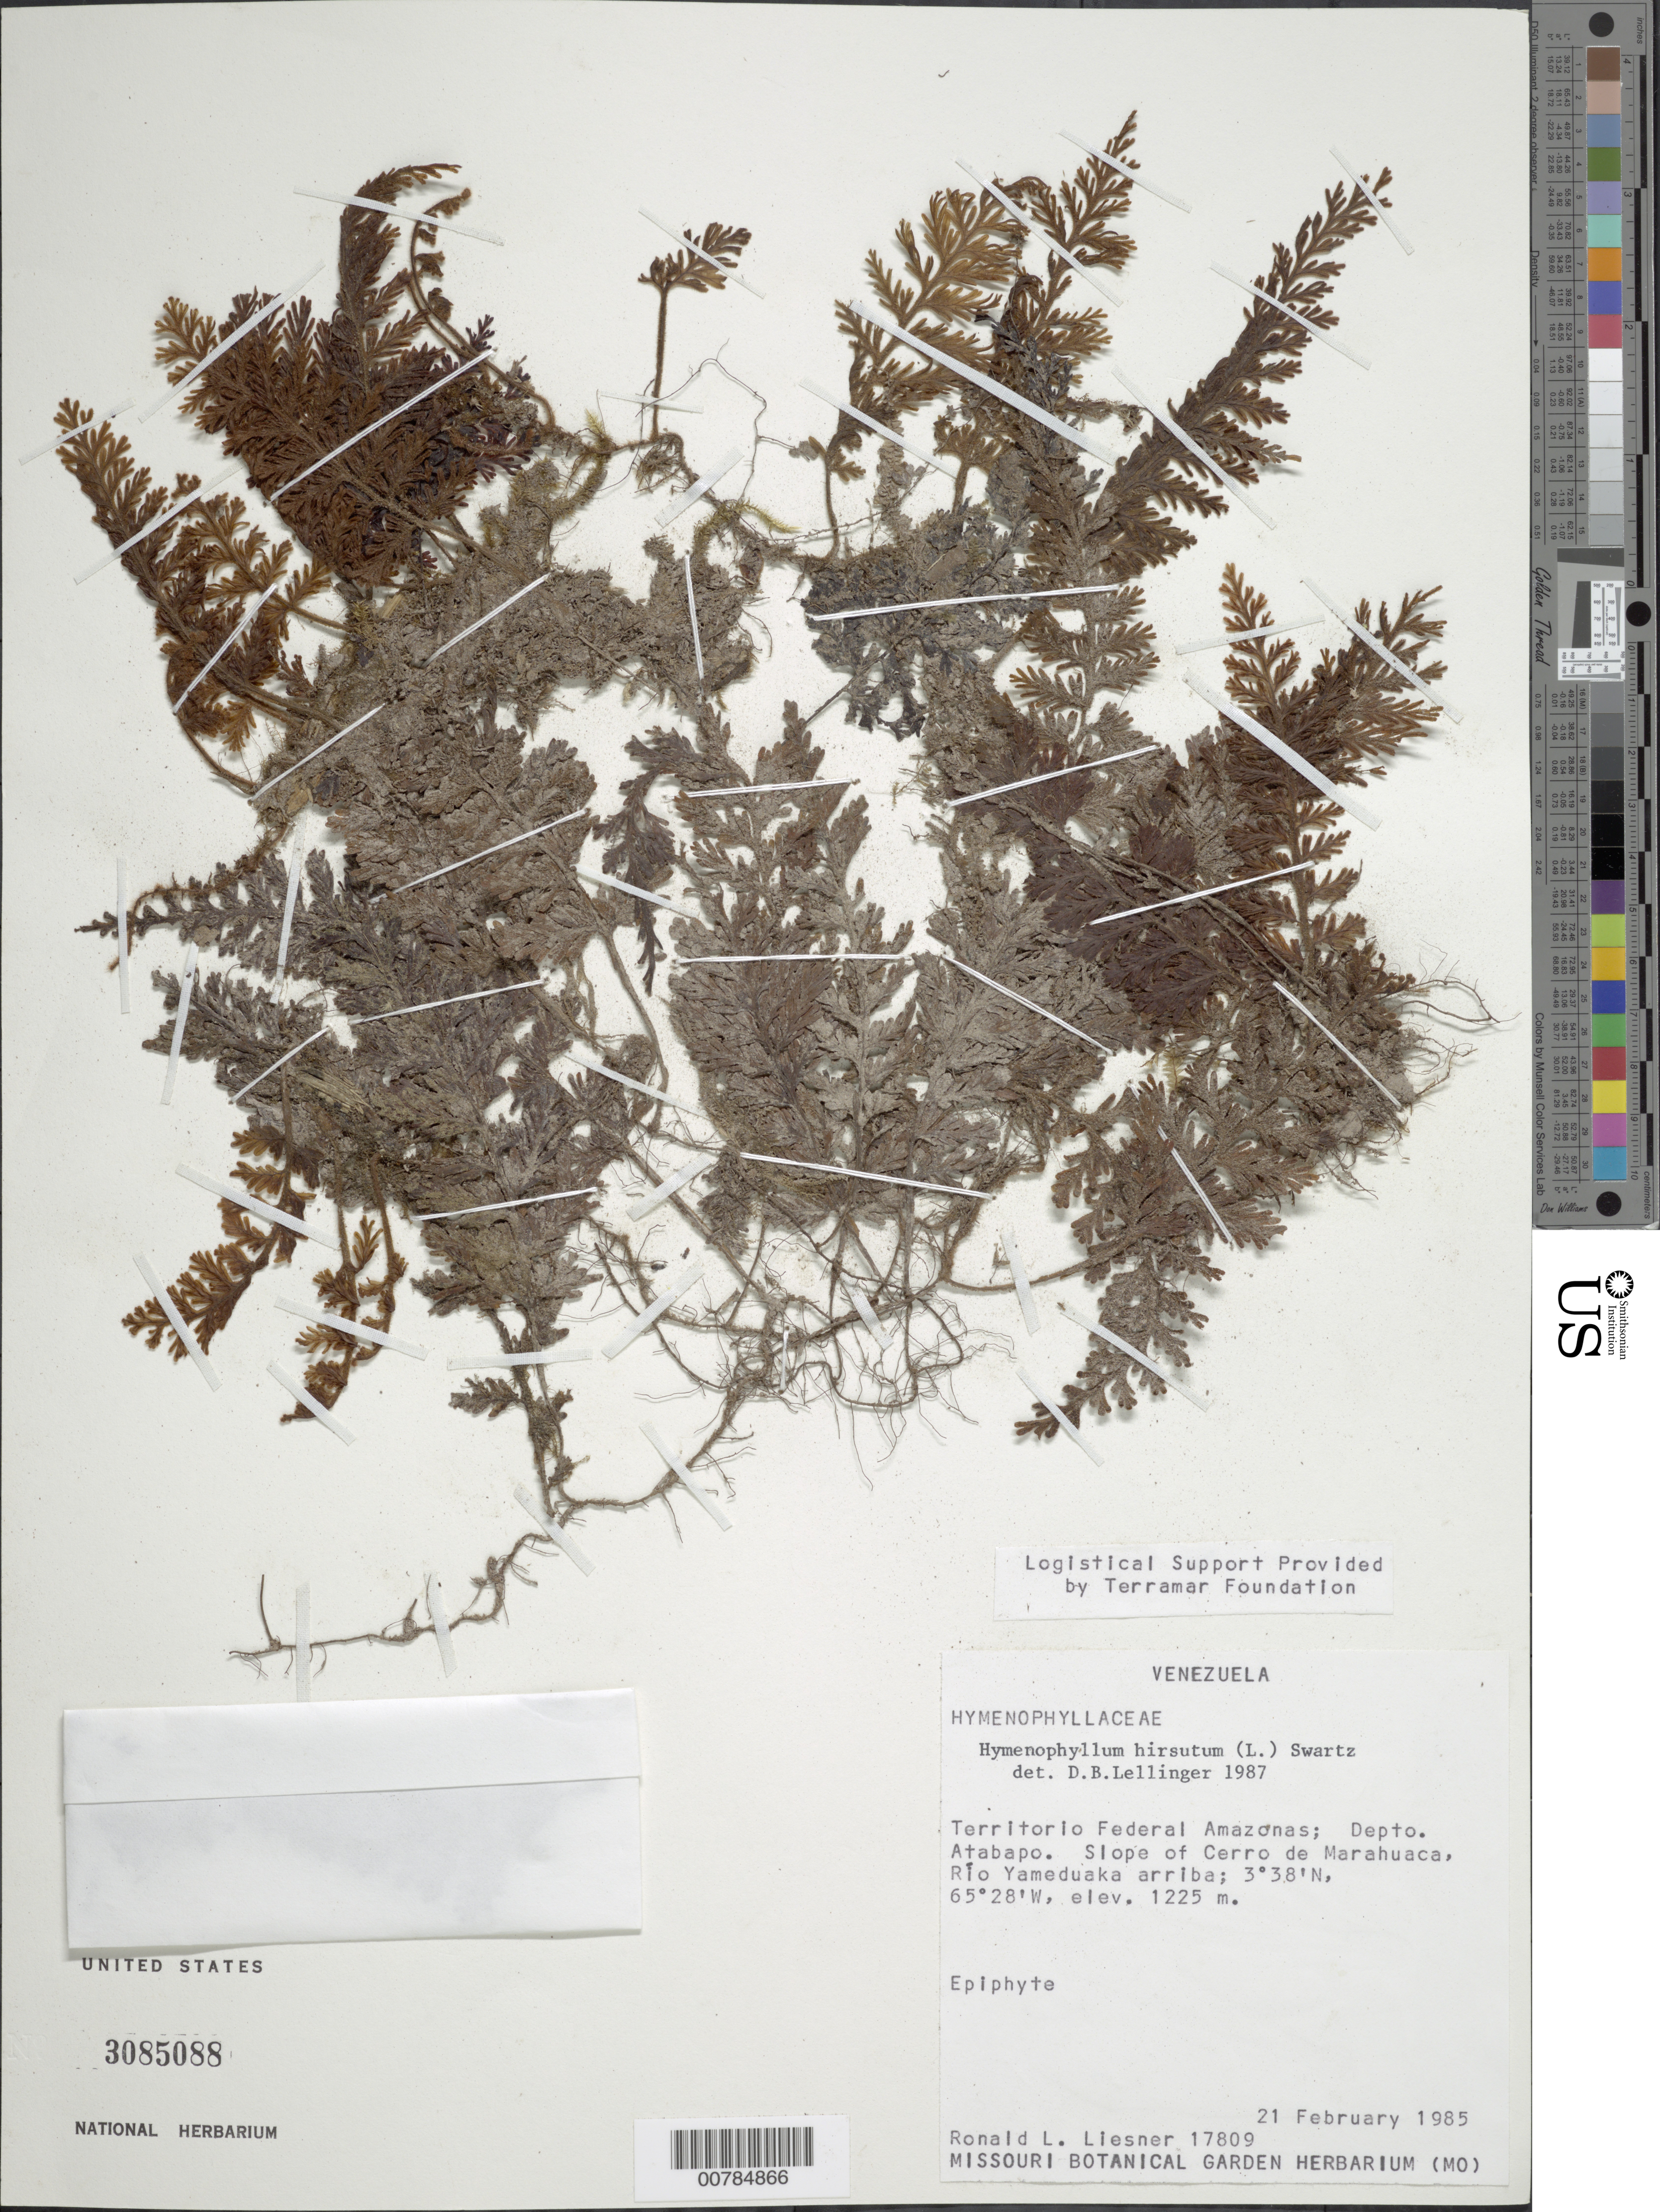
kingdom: Plantae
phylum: Tracheophyta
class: Polypodiopsida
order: Hymenophyllales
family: Hymenophyllaceae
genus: Hymenophyllum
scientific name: Hymenophyllum hirsutum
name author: (L.) Sw.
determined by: Lellinger, David B., (BOT), Smithsonian Institution - National Museum of Natural History (UNITED STATES)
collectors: R. L. Liesner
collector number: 17809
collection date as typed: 21-Feb-85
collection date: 1985-02-21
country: Venezuela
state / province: Amazonas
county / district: Atabapo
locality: Cerro de Marahuaca slope, Río Yameduaka arriba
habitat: Slope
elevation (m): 1225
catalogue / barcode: US 3085088